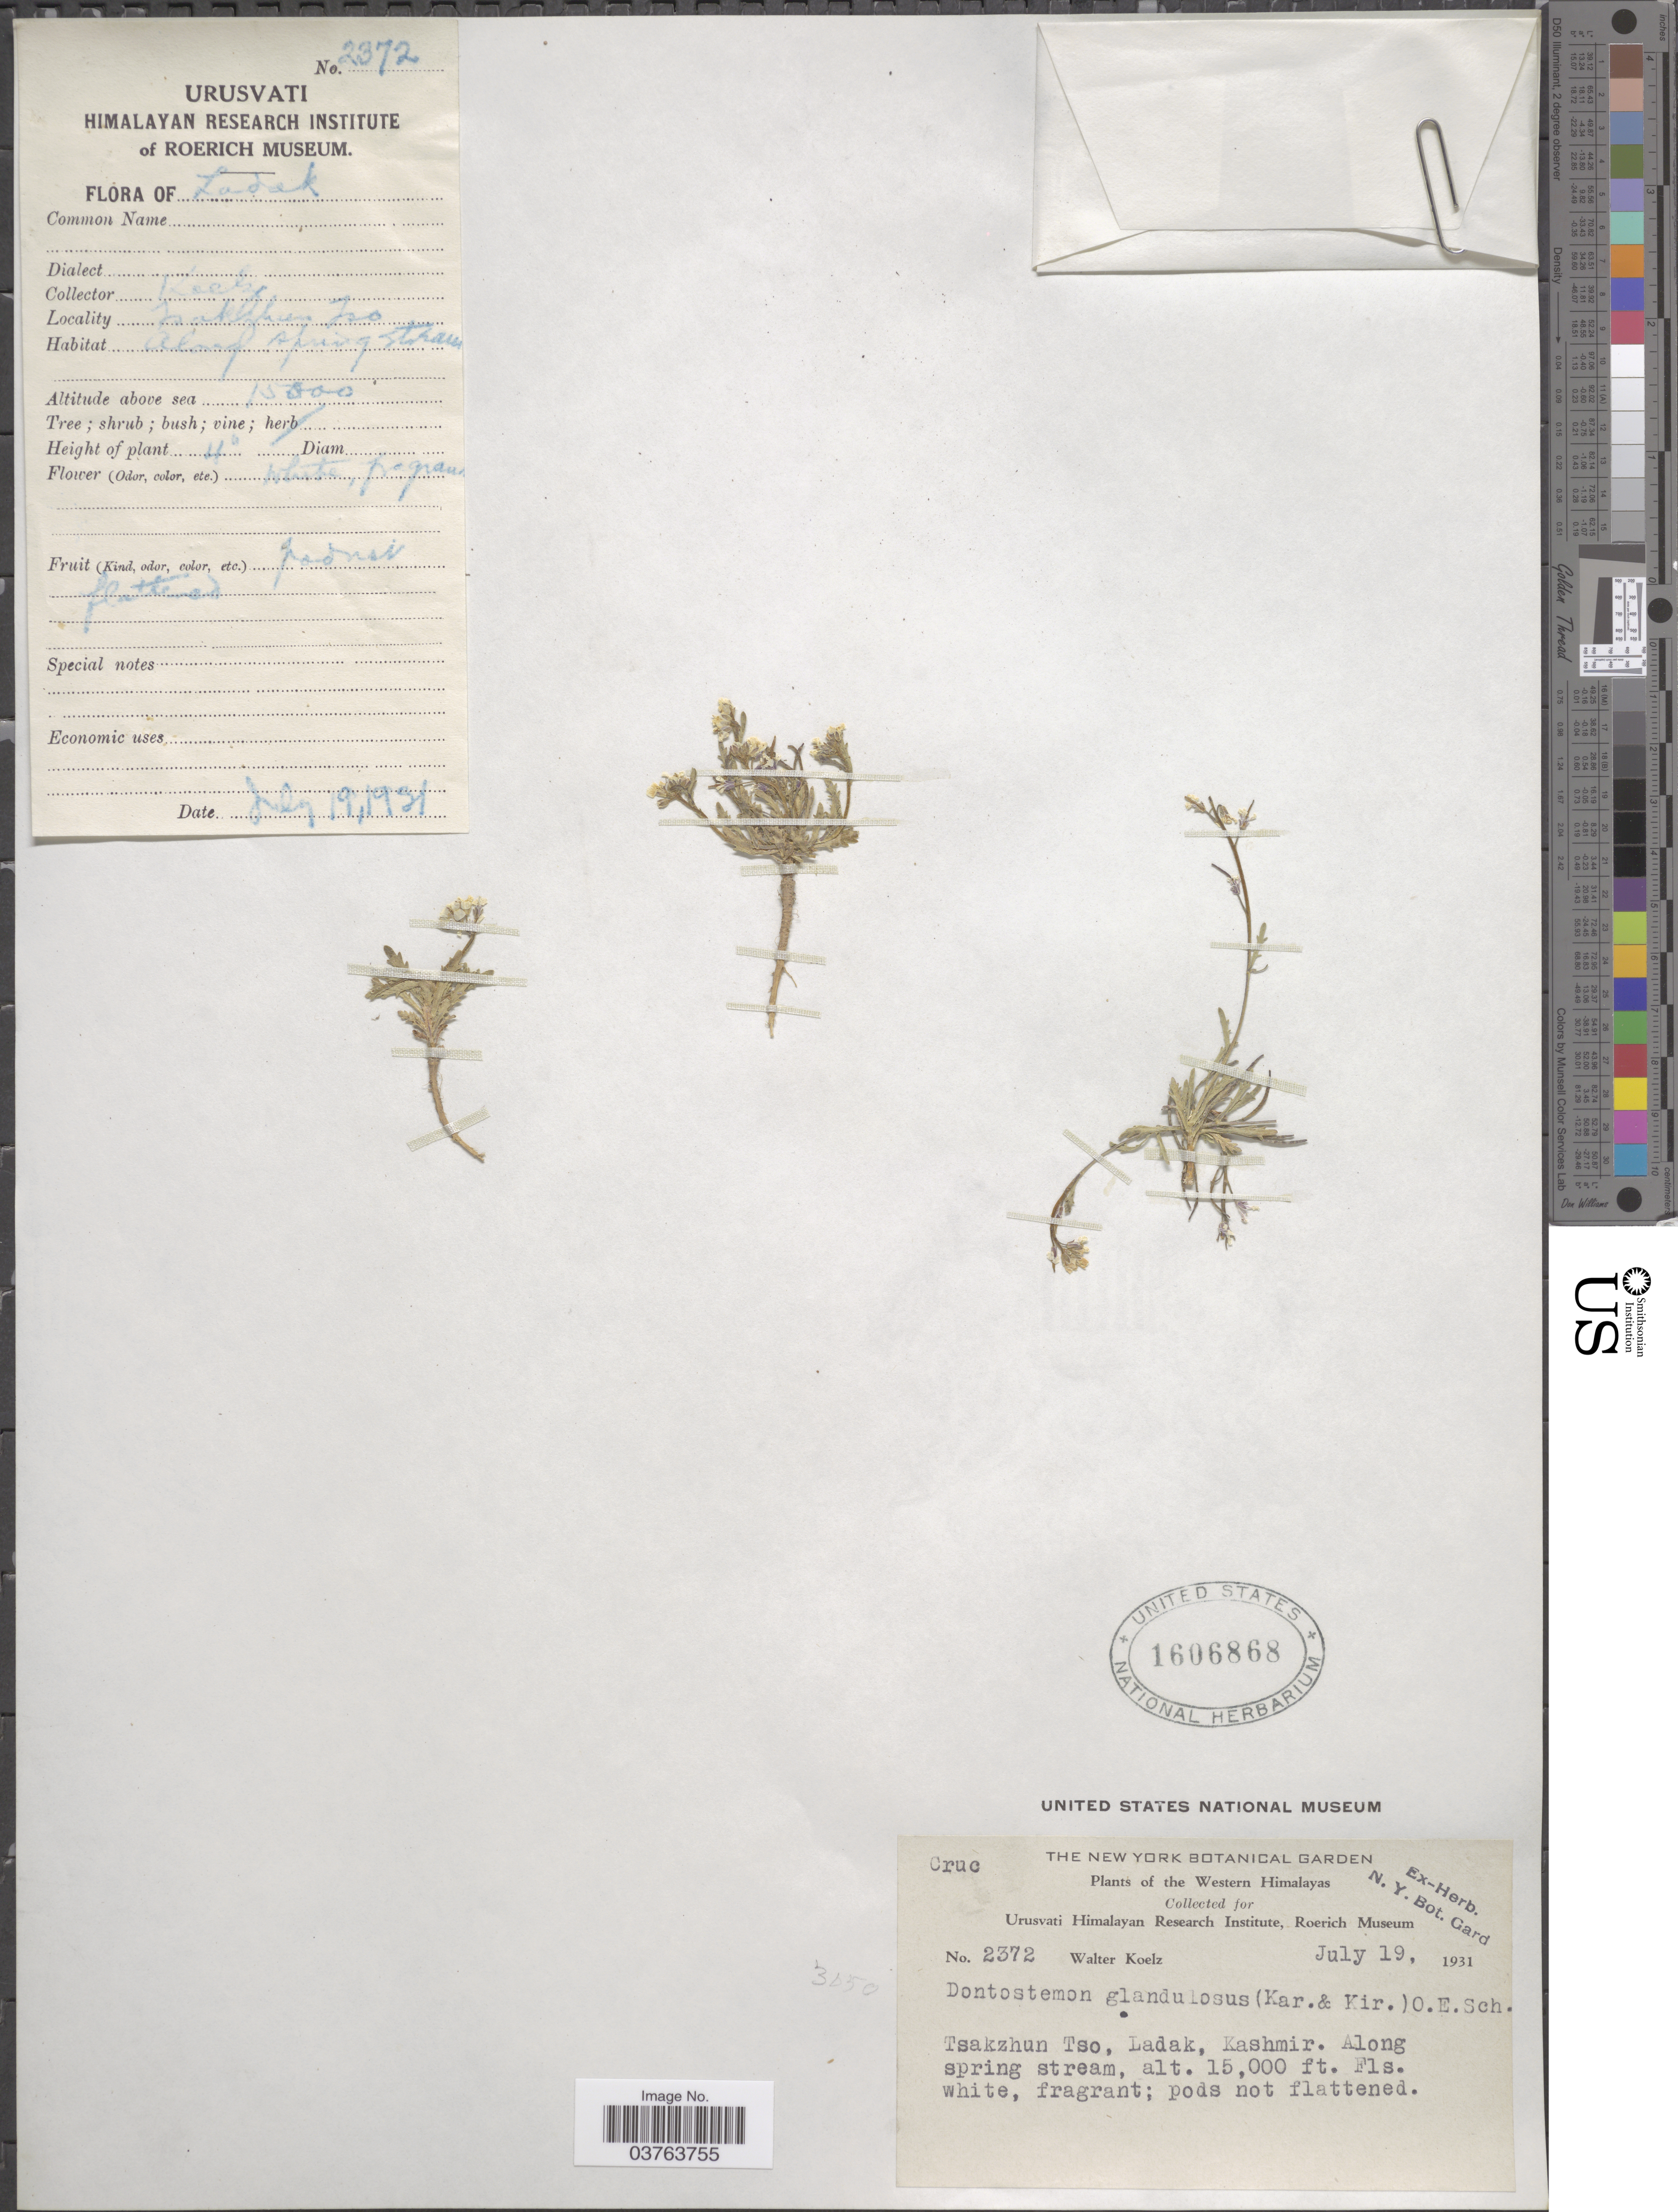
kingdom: Plantae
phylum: Tracheophyta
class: Magnoliopsida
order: Brassicales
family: Brassicaceae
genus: Dontostemon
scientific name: Dontostemon glandulosus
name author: (Kar. & Kir.) O.E. Schulz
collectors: W. N. Koelz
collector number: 2372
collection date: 1931-07-19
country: India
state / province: Ladakh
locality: Tsakzhun Tso, Ladak, Kashmir.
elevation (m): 4572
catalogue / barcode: US 1606868